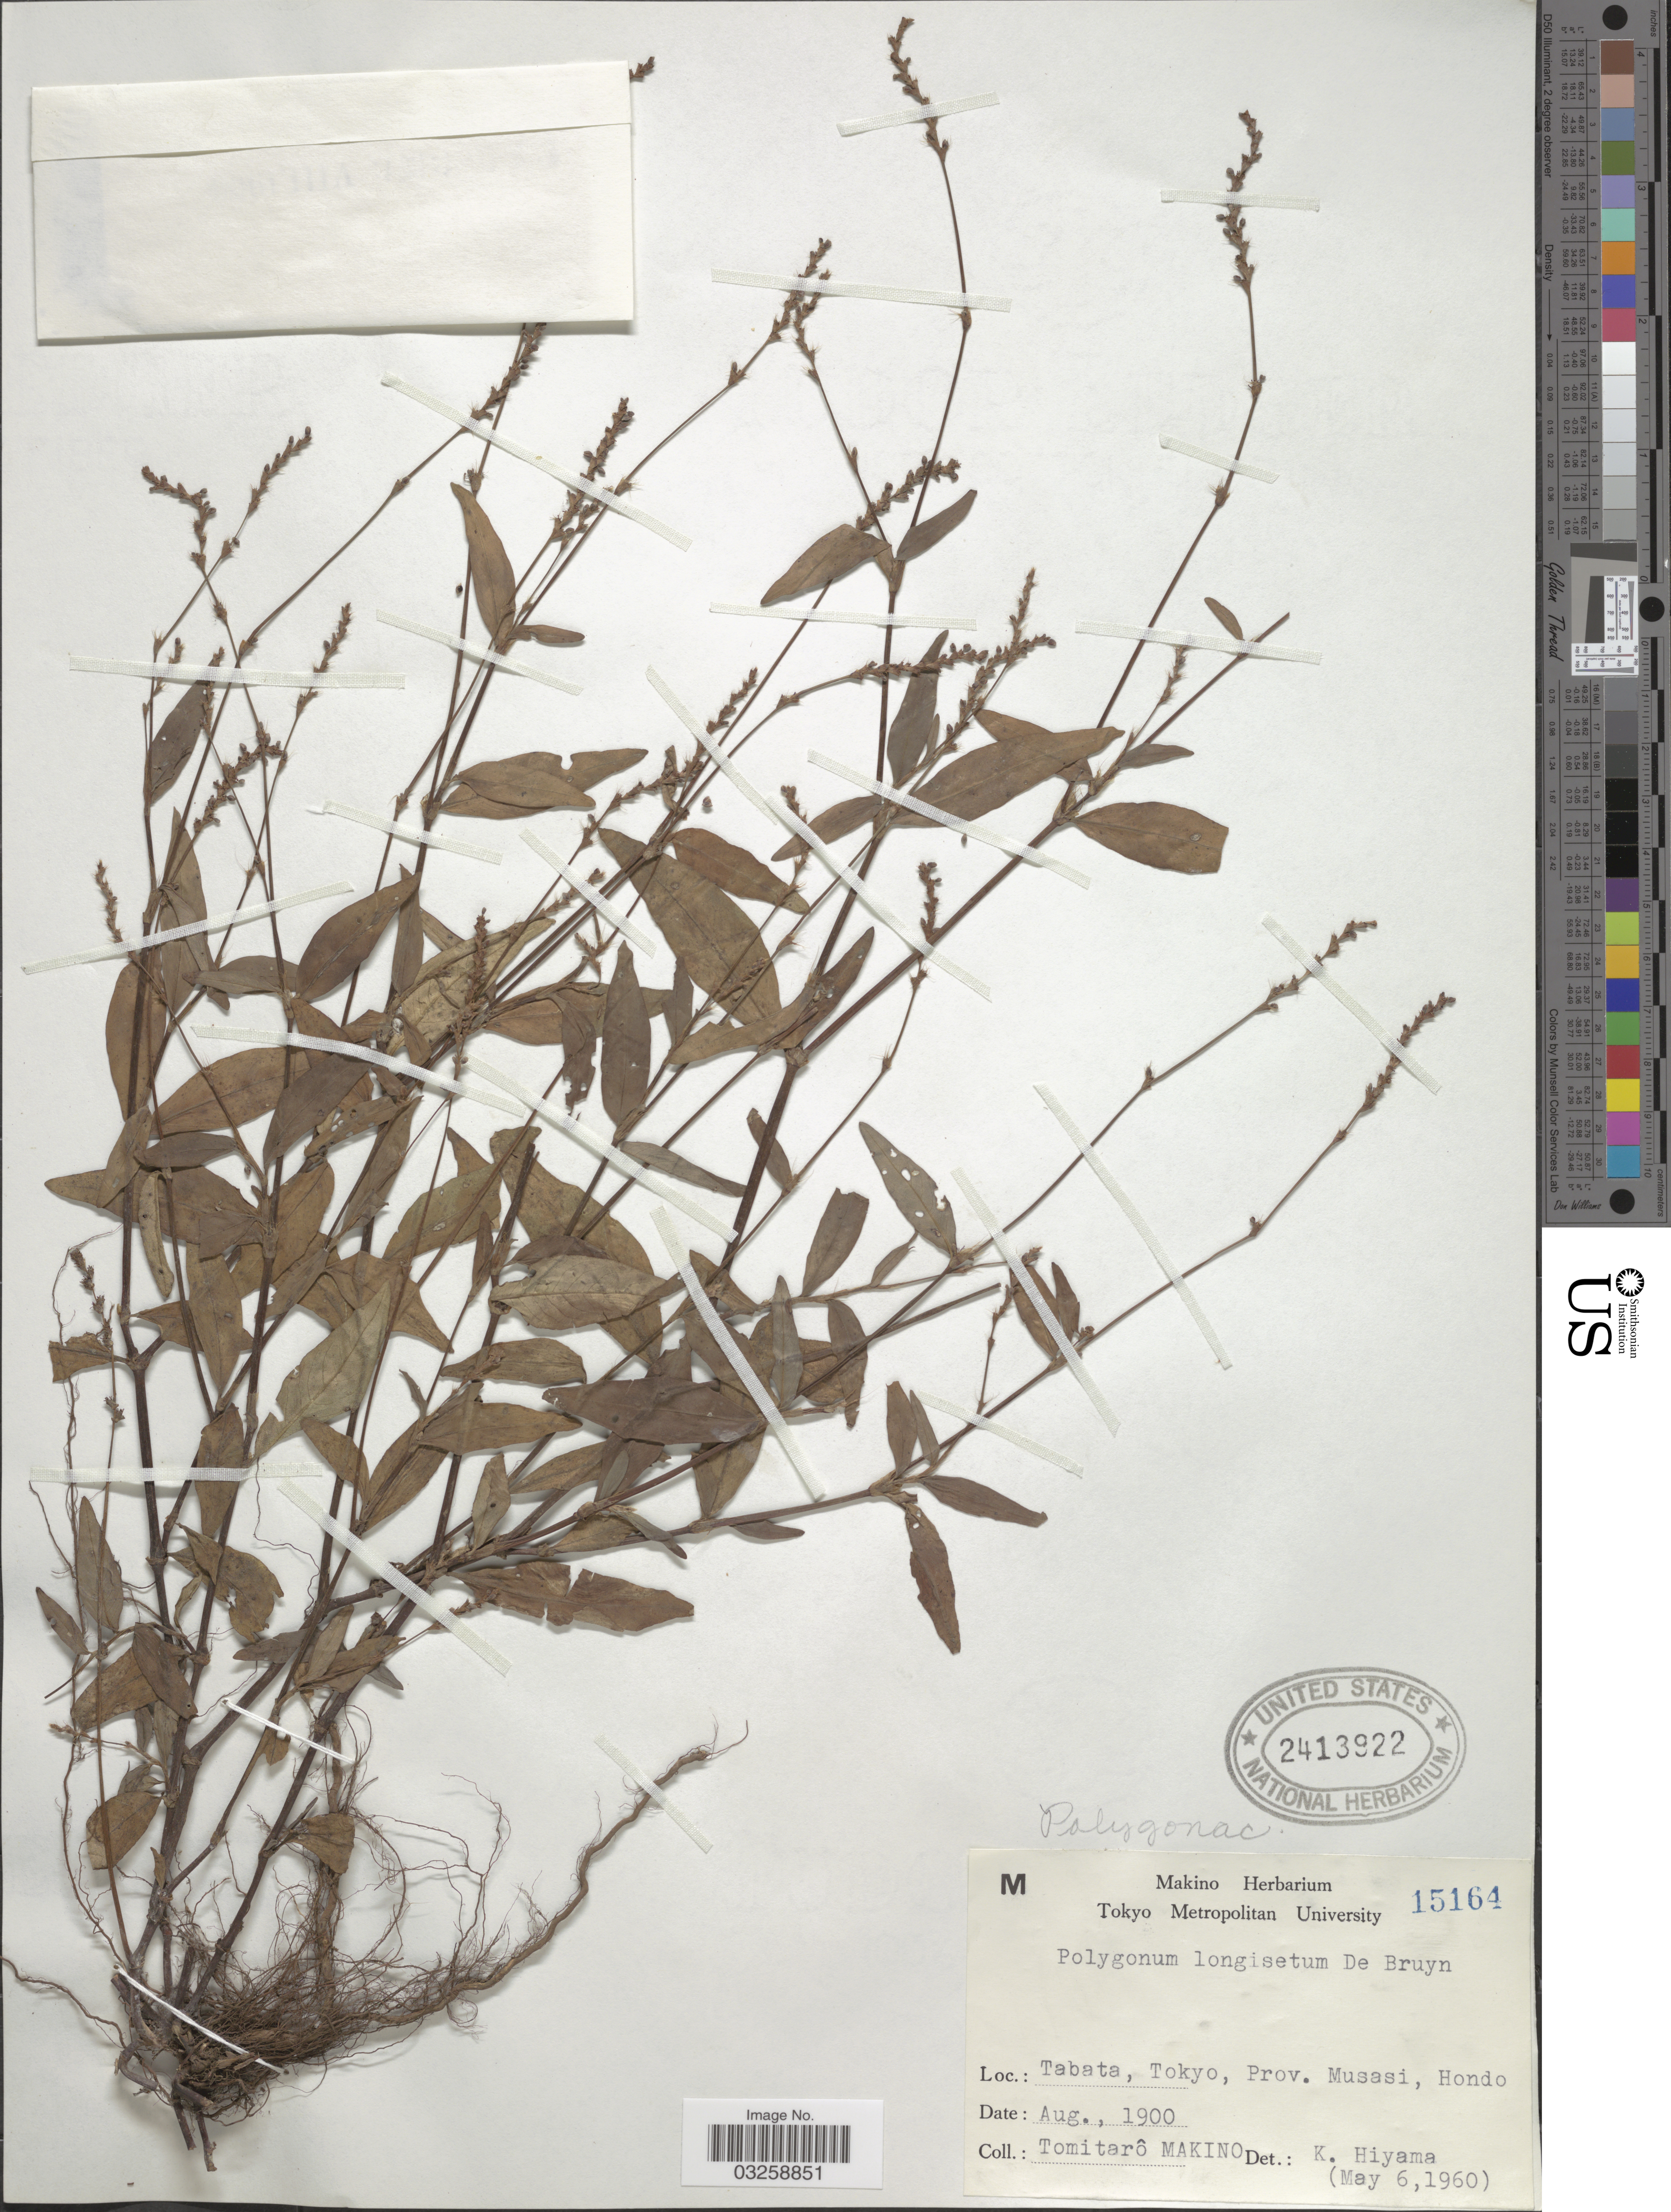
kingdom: Plantae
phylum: Tracheophyta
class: Magnoliopsida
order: Caryophyllales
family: Polygonaceae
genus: Polygonum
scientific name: Polygonum longisetum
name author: Bruijn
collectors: T. Makino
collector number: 15164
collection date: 1900-08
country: Japan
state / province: Tokyo, Federal City of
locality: Tabata, Tokyo, Prov. Musasi, Hondo.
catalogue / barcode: US 2413922